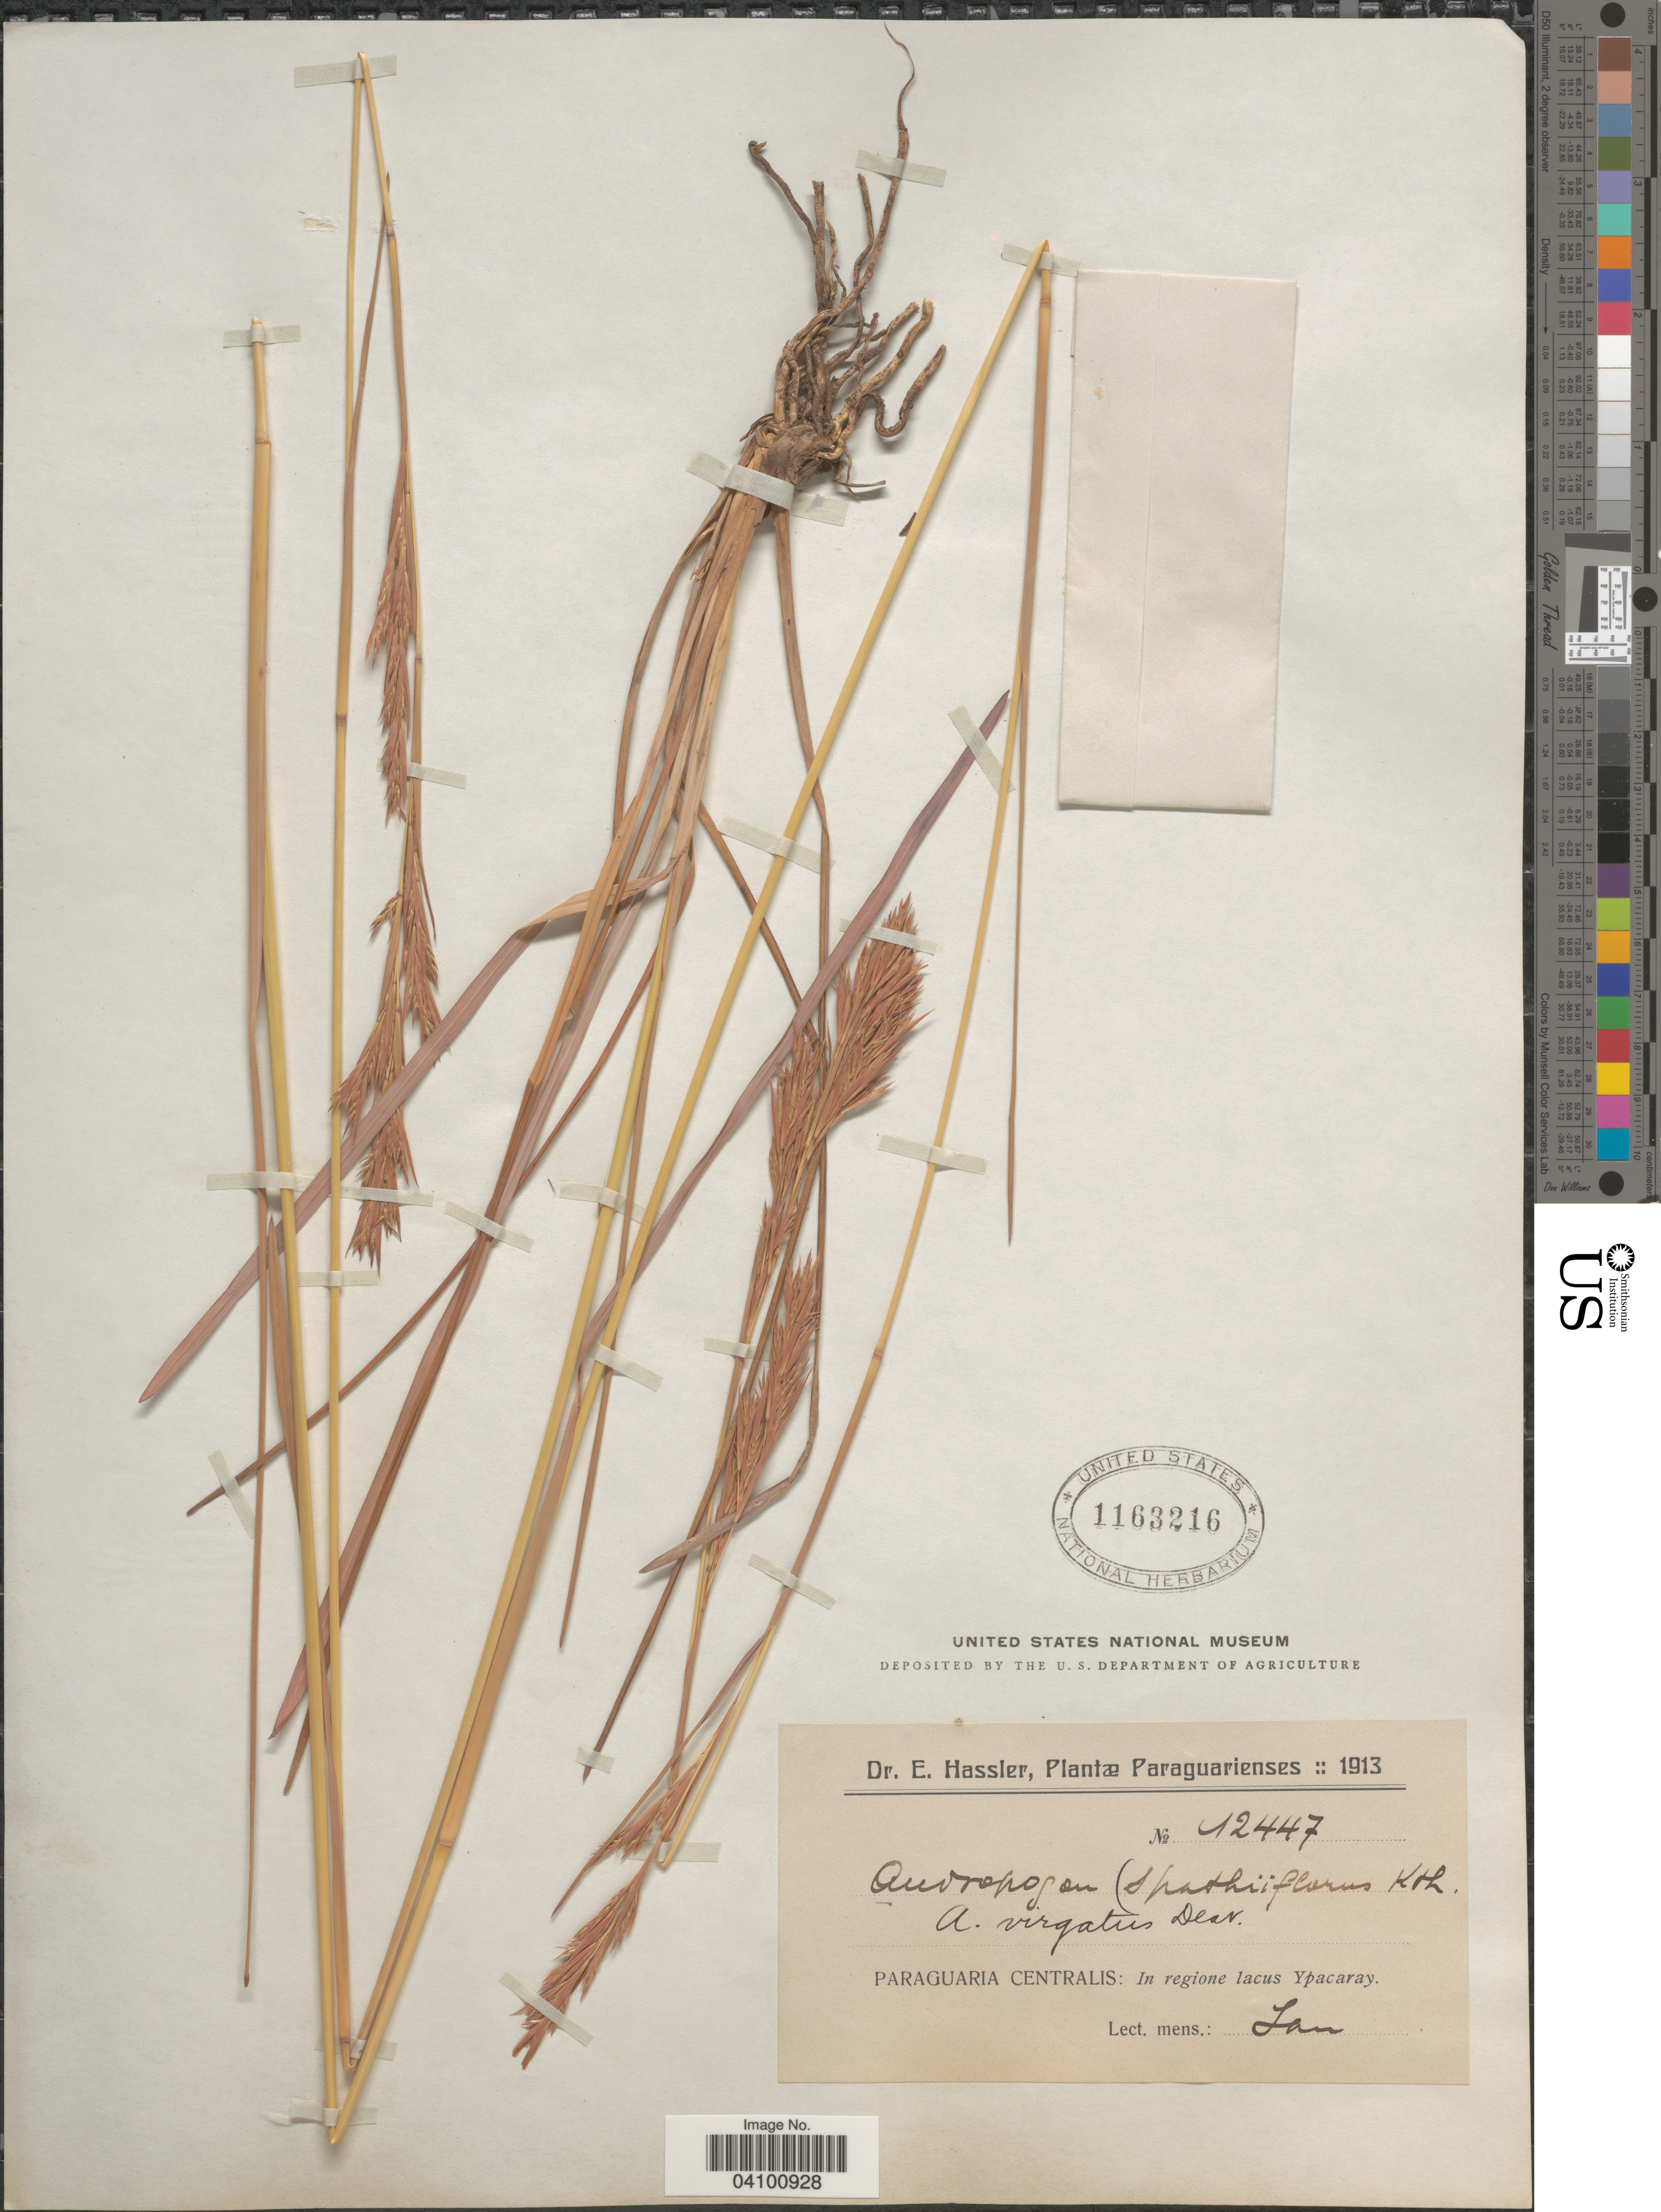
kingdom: Plantae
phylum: Tracheophyta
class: Liliopsida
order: Poales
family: Poaceae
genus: Andropogon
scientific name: Andropogon virgatus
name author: Desv. ex Ham.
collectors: E. Hassler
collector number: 12447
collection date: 1913-01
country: Paraguay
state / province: Paraguari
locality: Paraguaria Centralis: In regione lacus Ypacaray.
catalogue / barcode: US 1163216